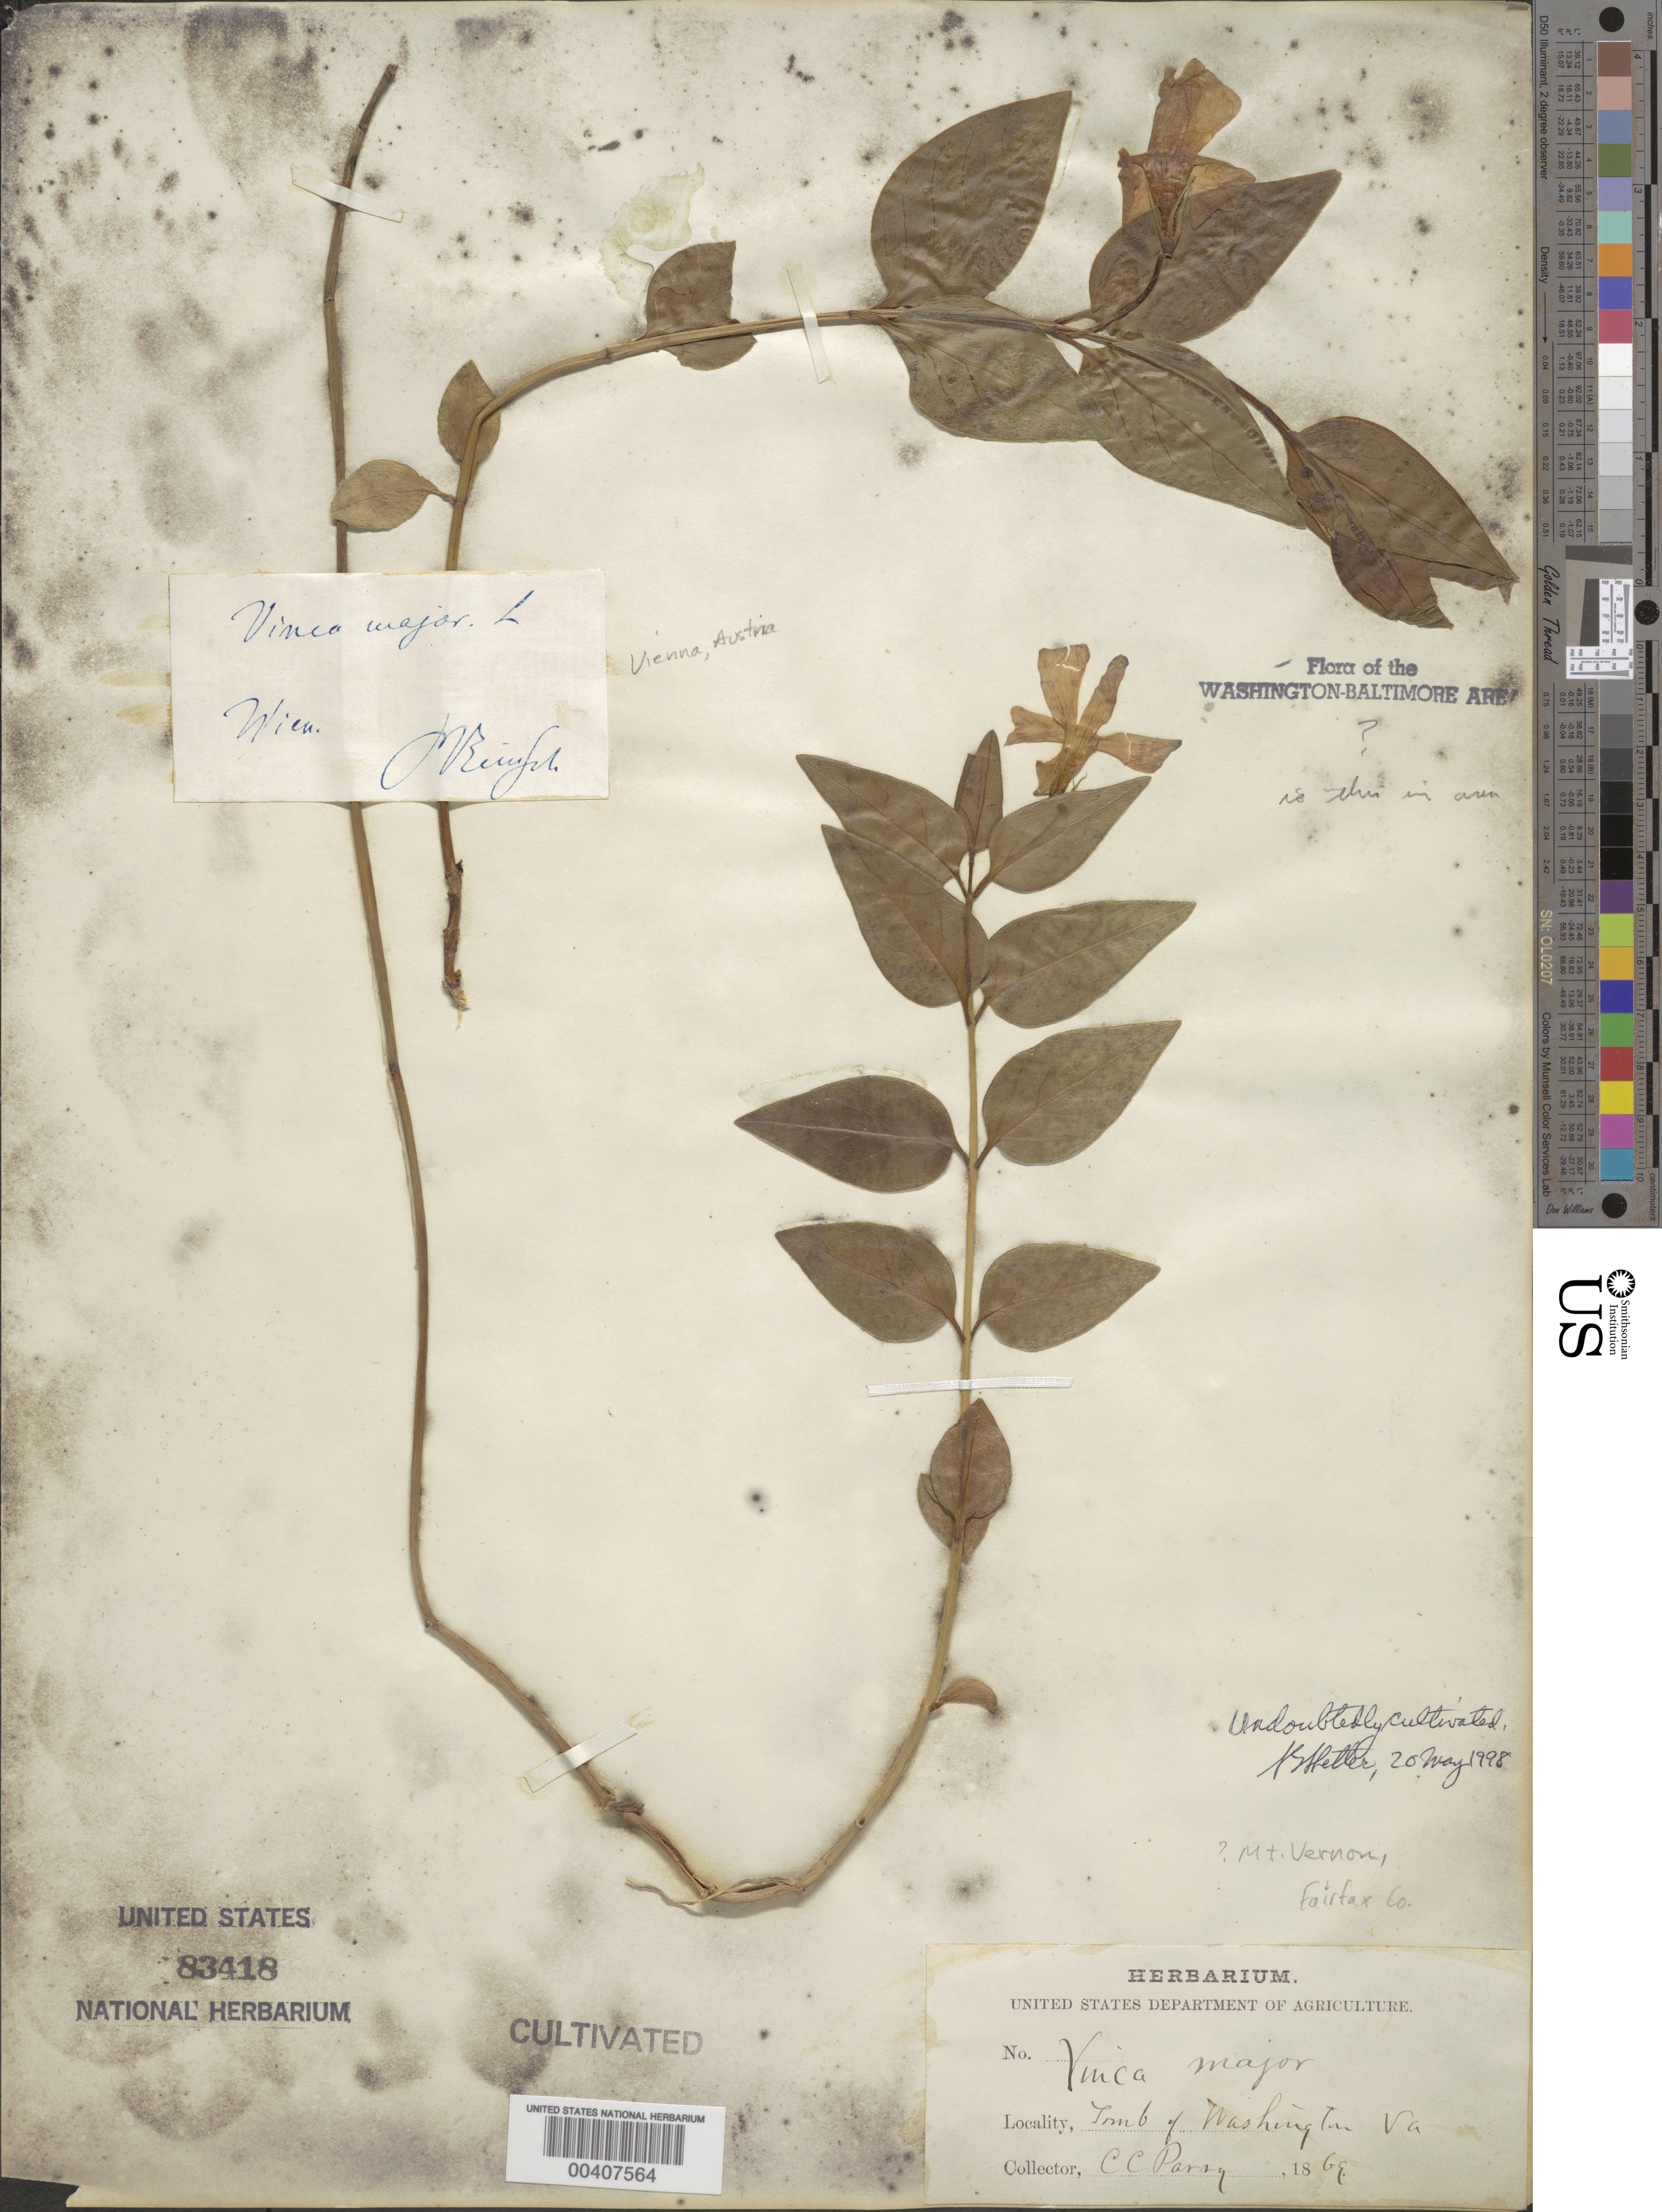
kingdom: Plantae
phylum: Tracheophyta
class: Magnoliopsida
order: Gentianales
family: Apocynaceae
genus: Vinca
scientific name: Vinca major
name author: L.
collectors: C. C. Parry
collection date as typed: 1869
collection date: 1869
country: United States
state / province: Virginia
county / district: Fairfax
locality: Washingtons Tomb, Mount Vernon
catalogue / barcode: US 83418